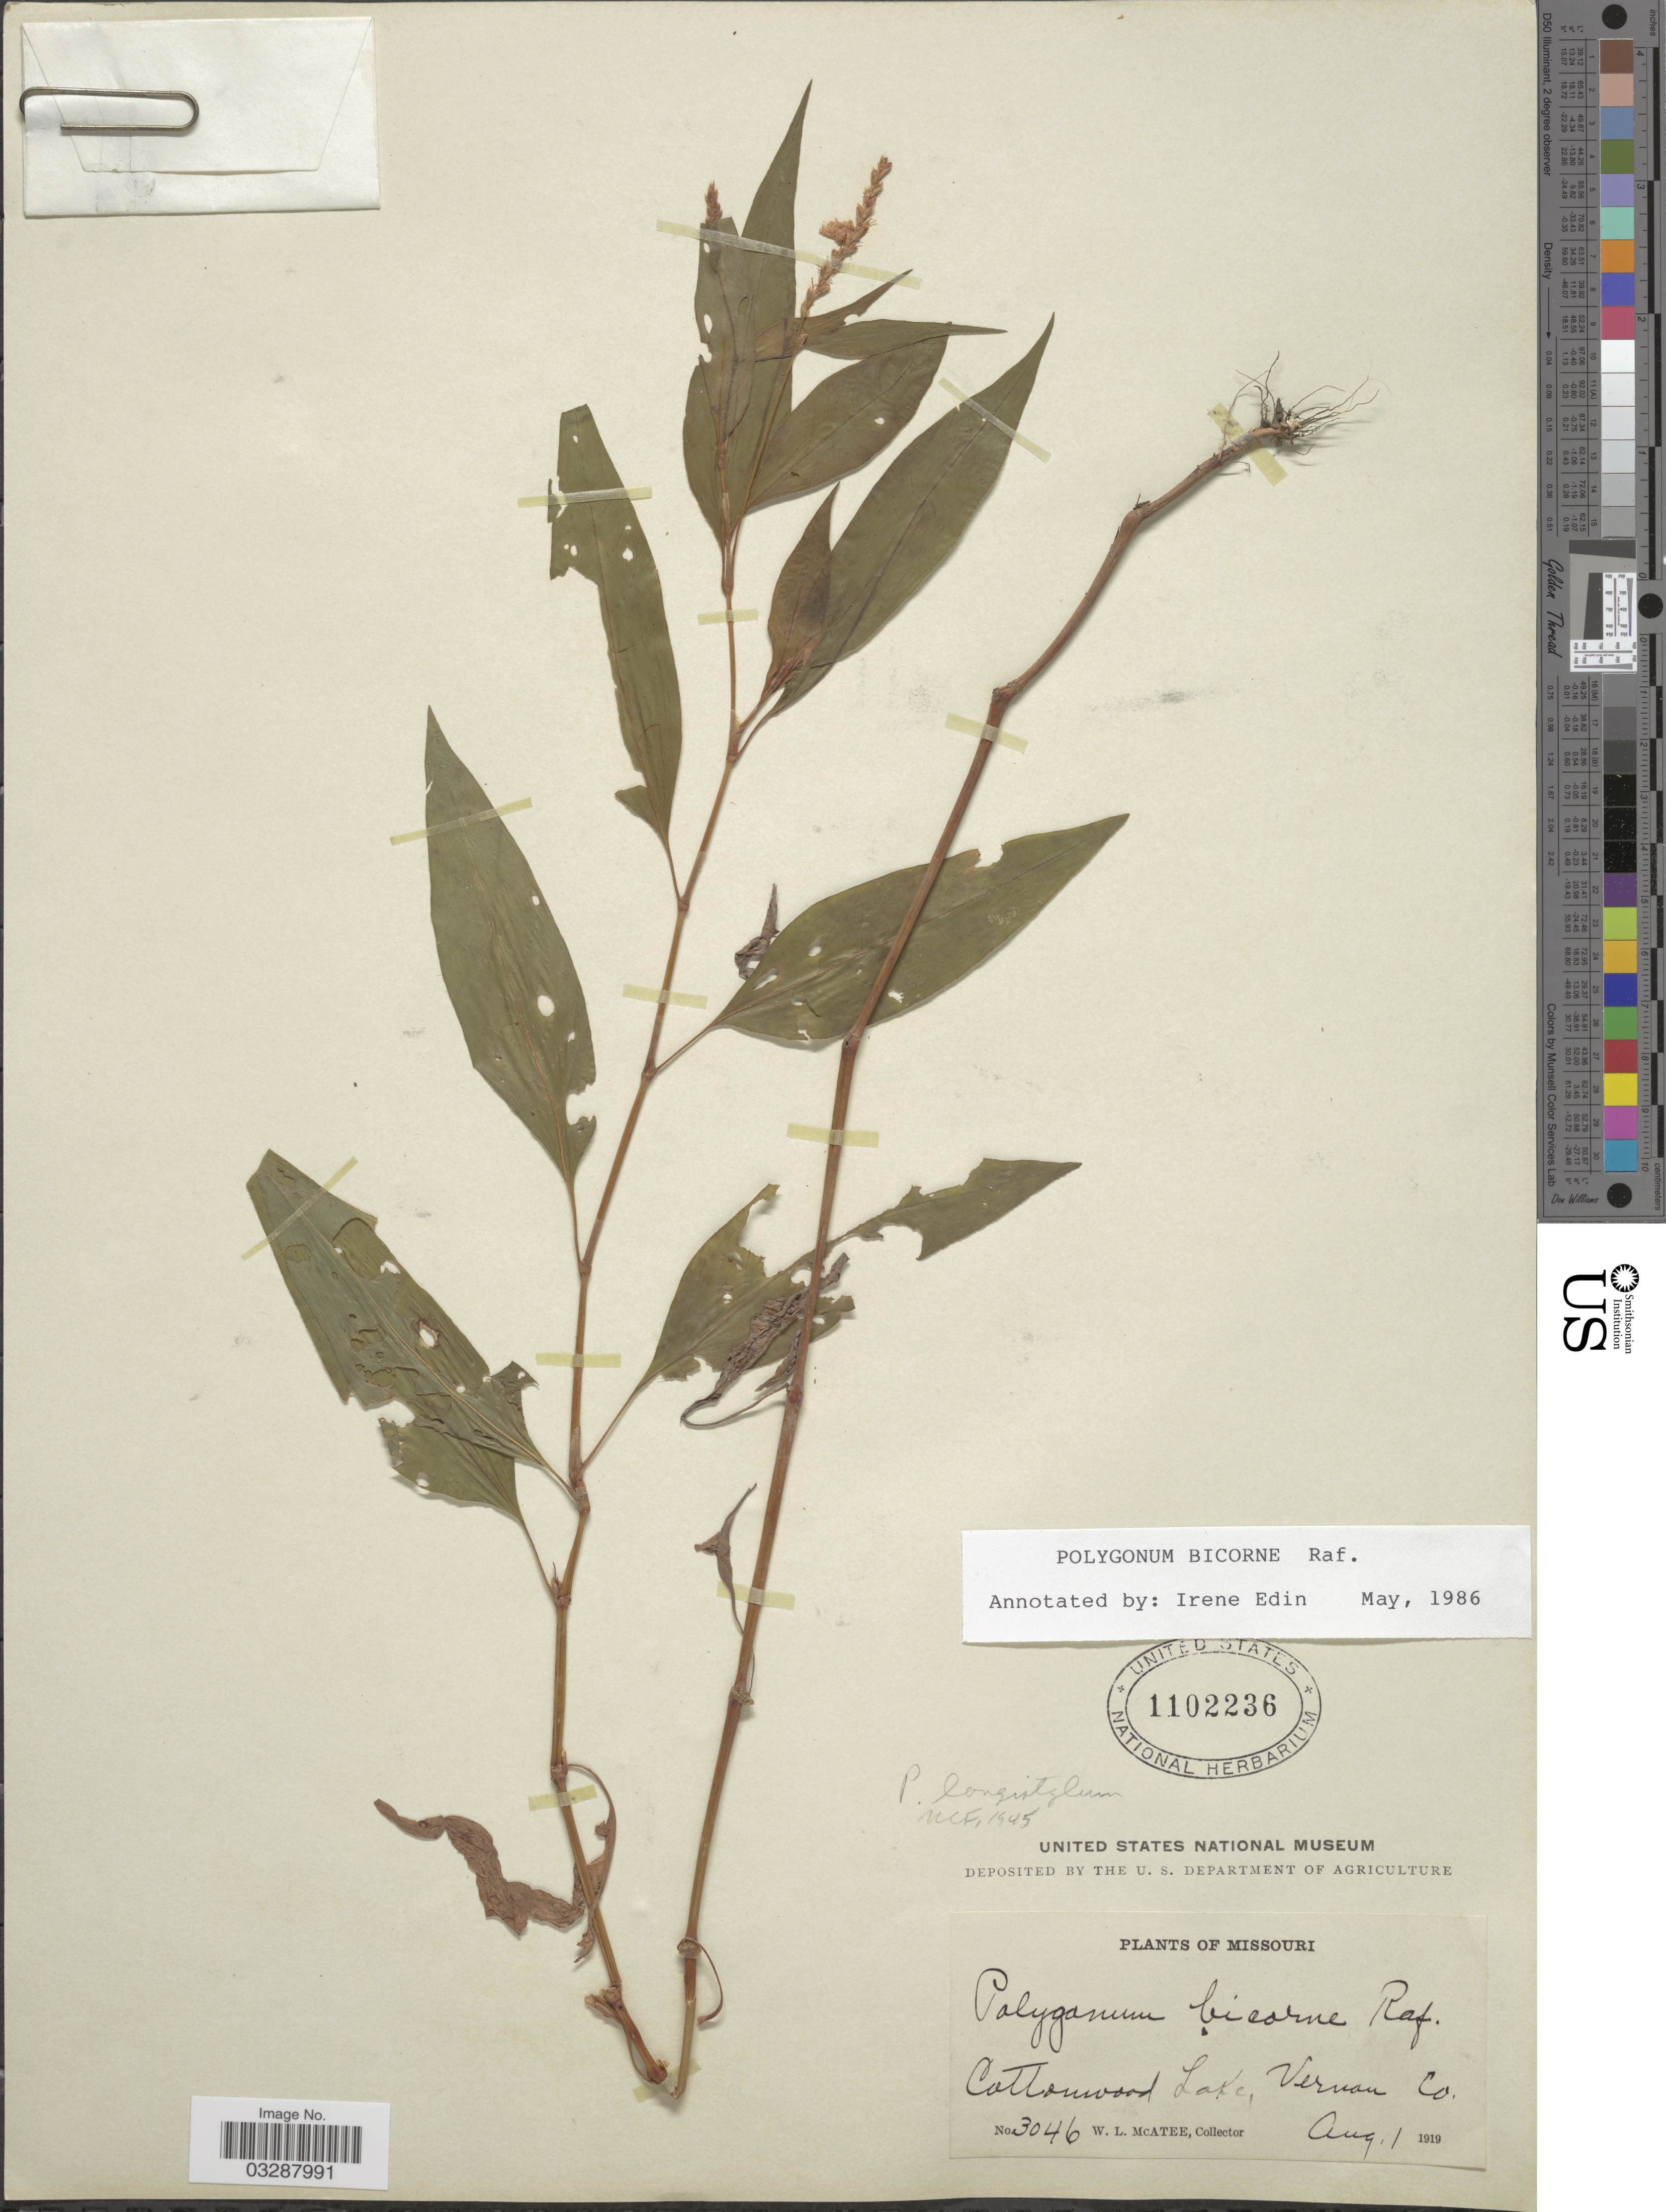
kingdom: Plantae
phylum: Tracheophyta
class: Magnoliopsida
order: Caryophyllales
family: Polygonaceae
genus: Persicaria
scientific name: Persicaria bicornis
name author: (Raf.) Nieuwl.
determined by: Atha, D. E.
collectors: W. McAtee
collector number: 3046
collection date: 1919-08-01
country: United States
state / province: Missouri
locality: Cottonwood Lake, Vernon Co.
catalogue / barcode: US 1102236